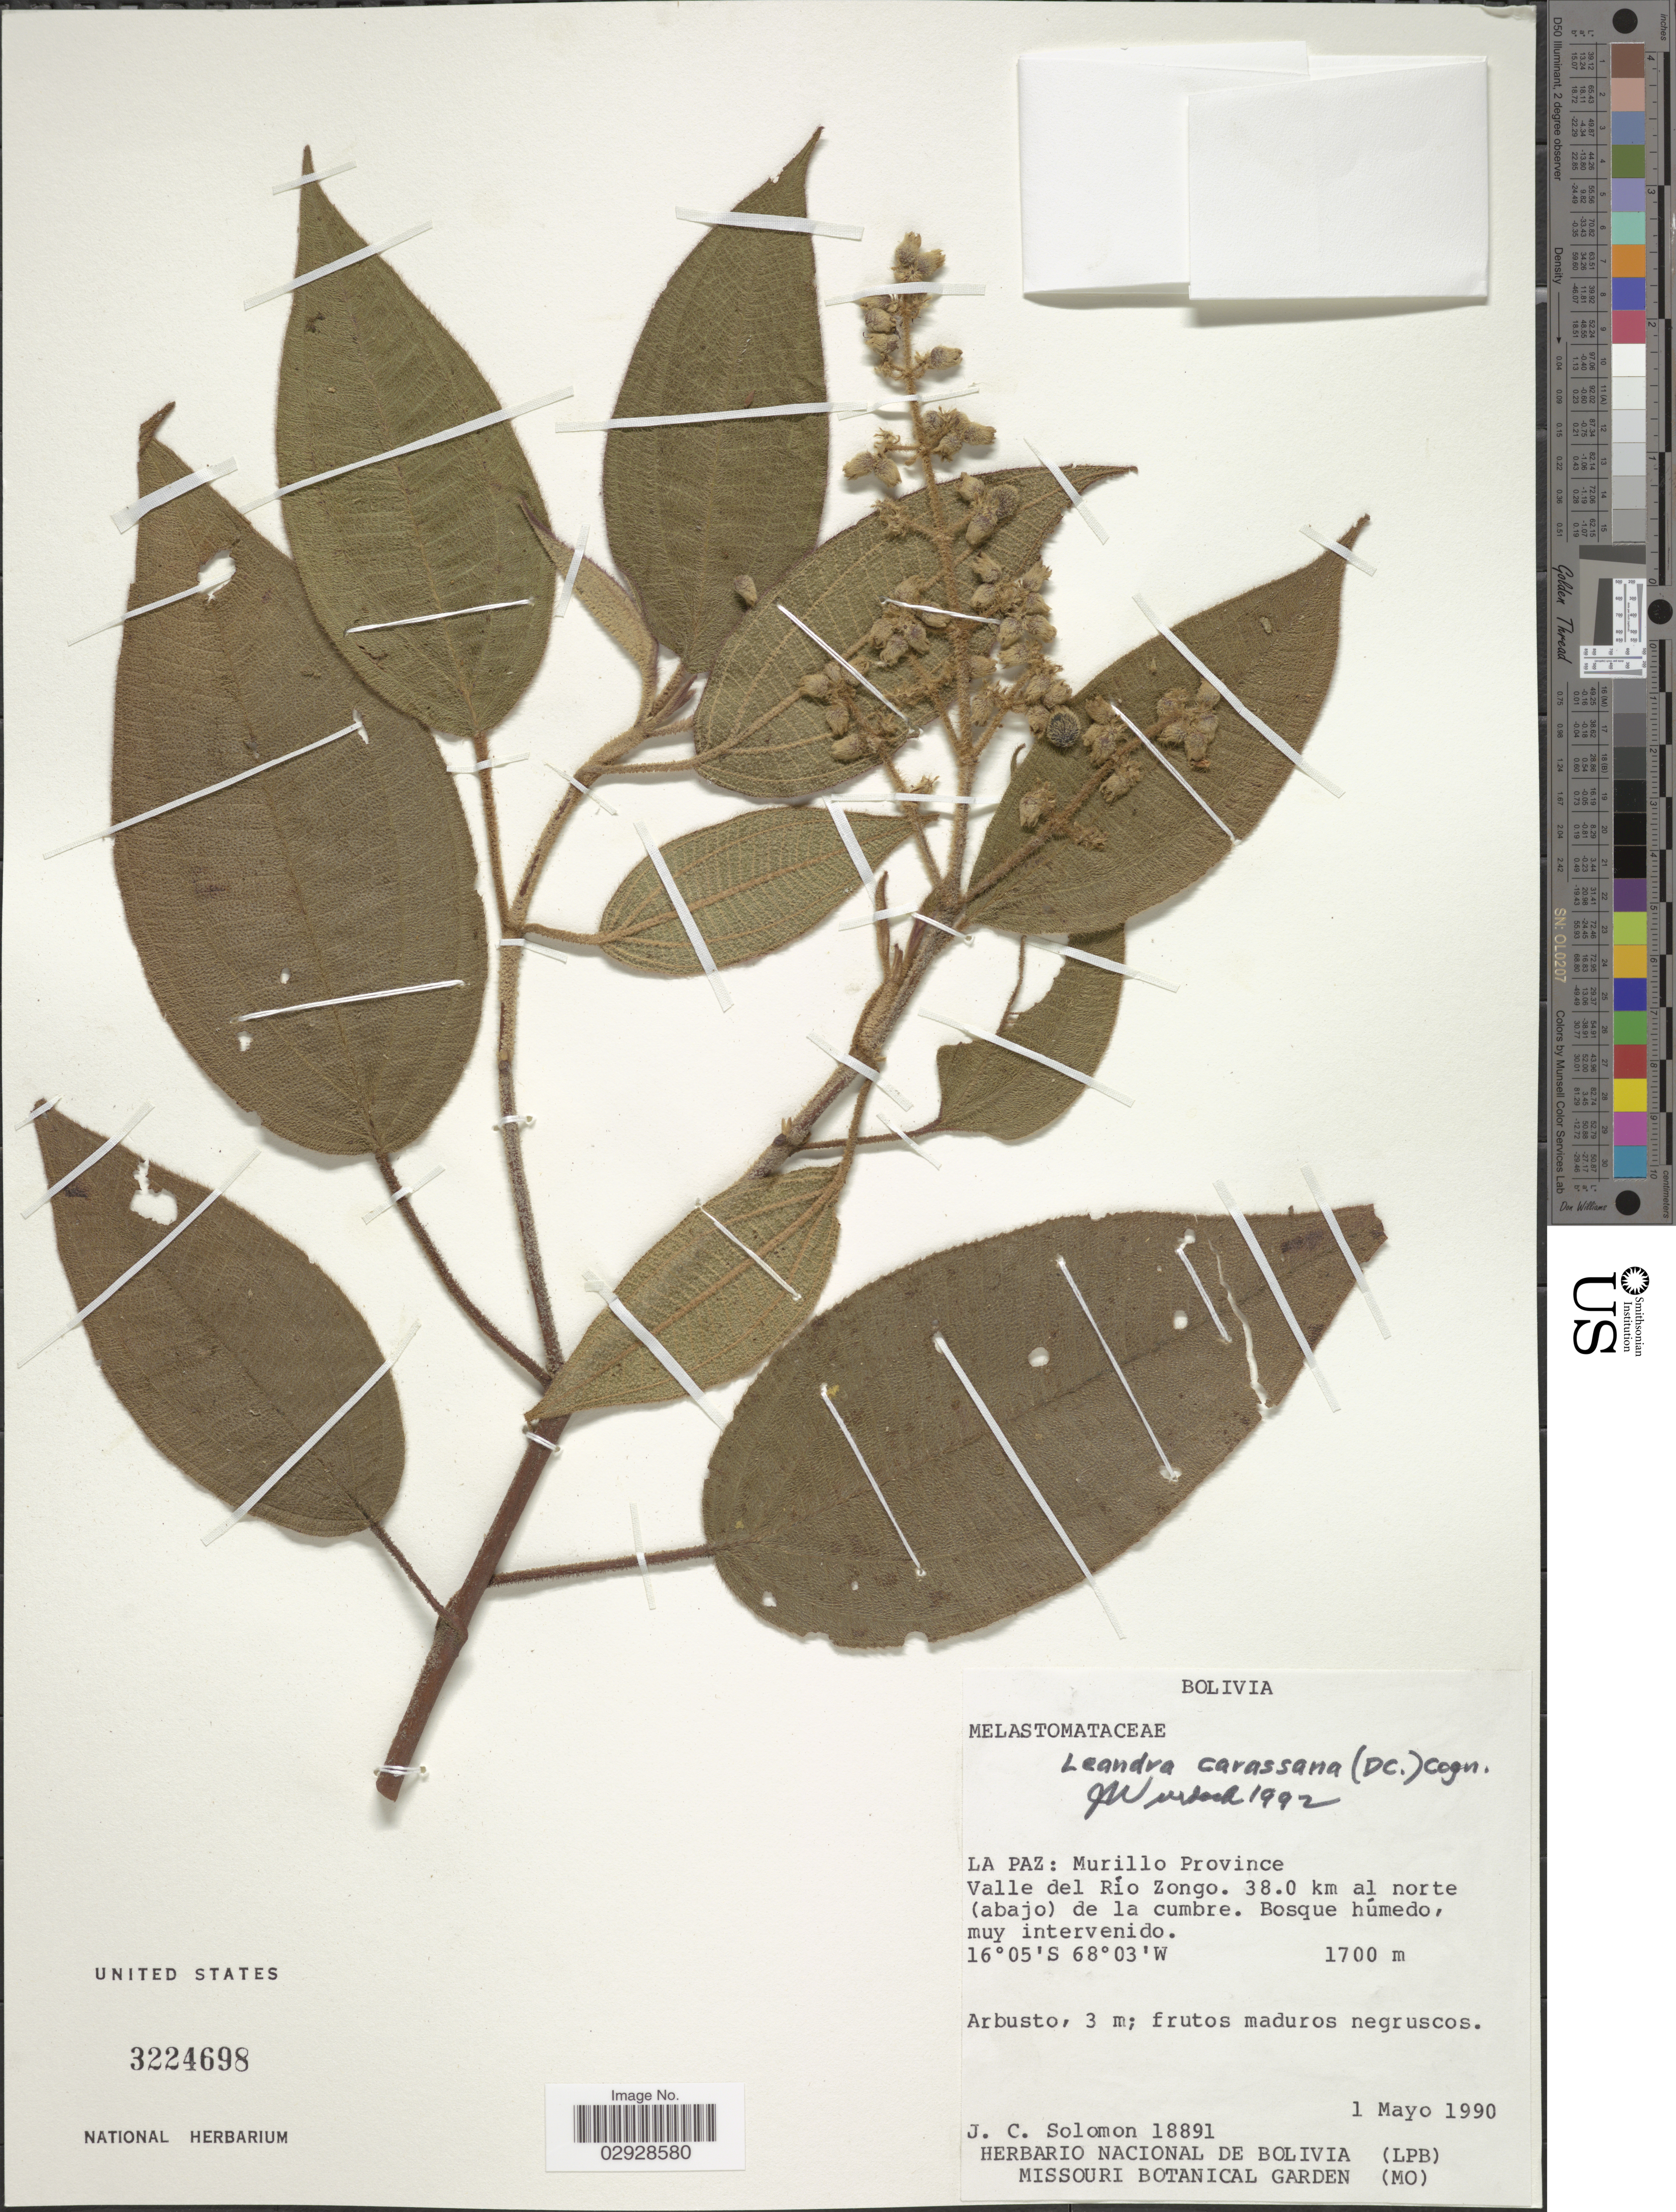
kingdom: Plantae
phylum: Tracheophyta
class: Magnoliopsida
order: Myrtales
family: Melastomataceae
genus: Leandra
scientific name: Leandra carassana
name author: (DC.) Cogn.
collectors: J. C. Solomon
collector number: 18891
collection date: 1990-05-01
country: Bolivia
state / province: La Paz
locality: Murillo Province. Valle del Río Zongo. 38.0 km al norte (abajo) de la cumbre.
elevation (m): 1700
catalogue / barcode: US 3224698